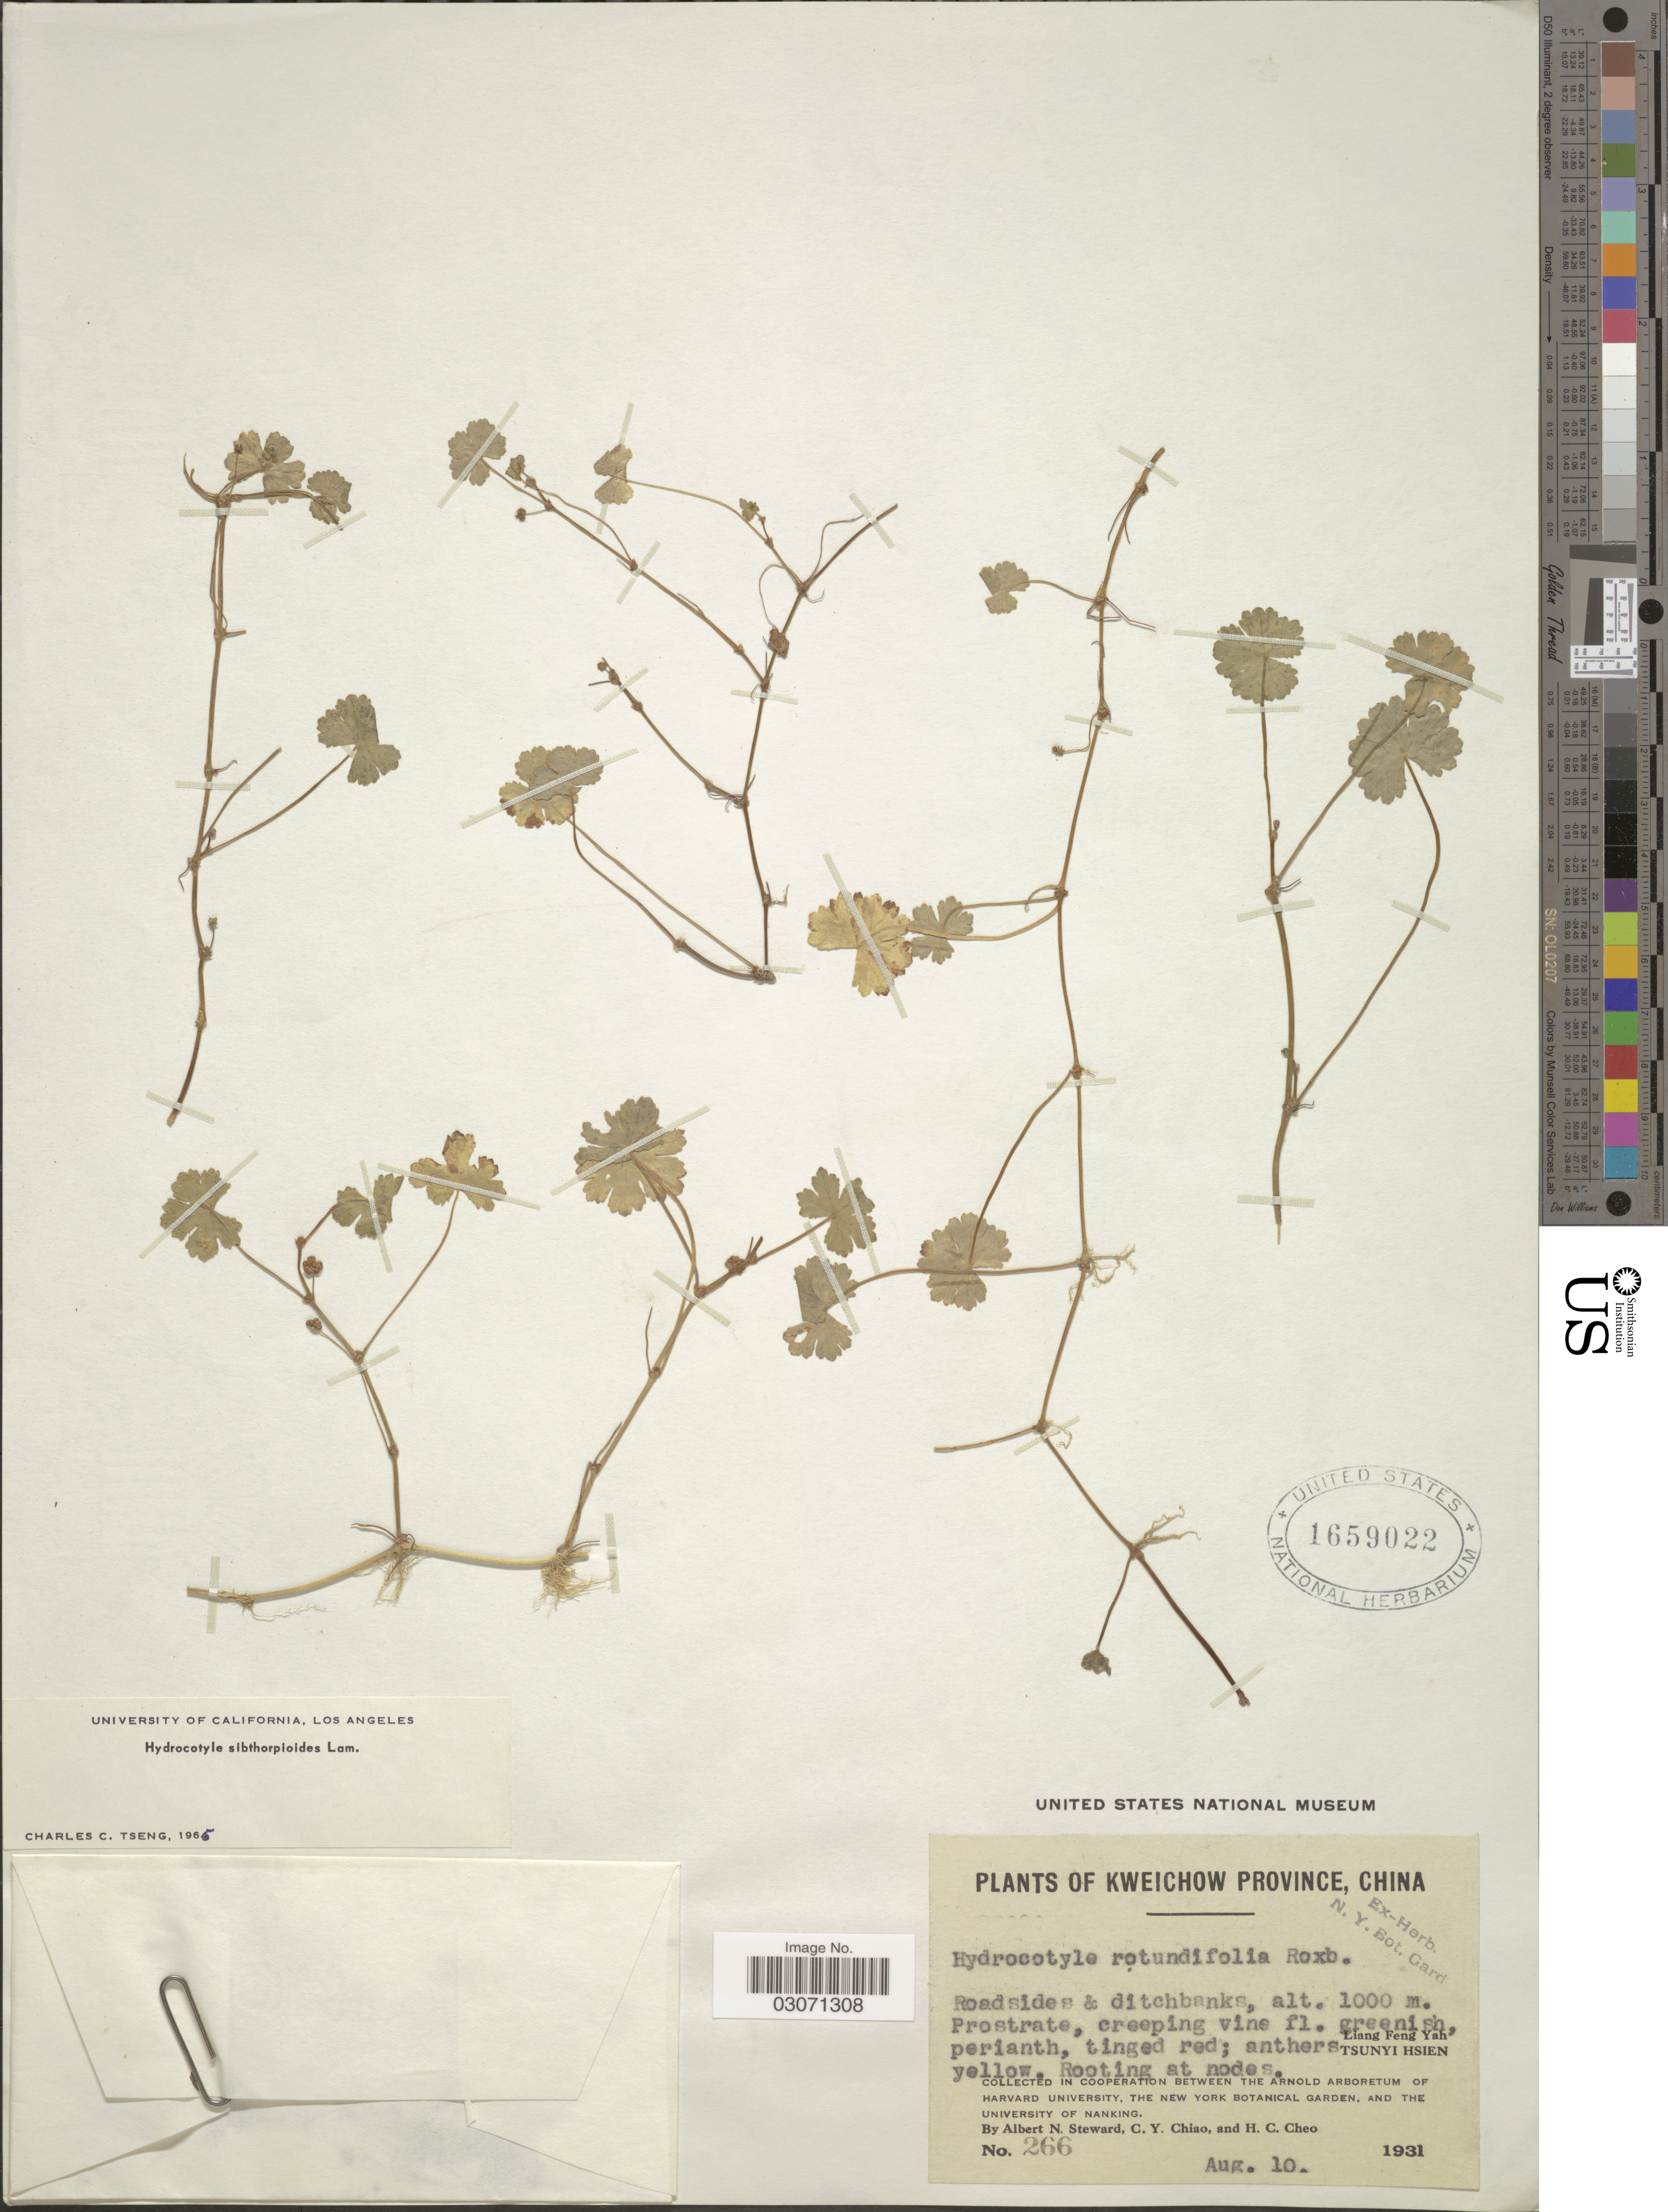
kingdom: Plantae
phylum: Tracheophyta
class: Magnoliopsida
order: Apiales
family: Araliaceae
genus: Hydrocotyle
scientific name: Hydrocotyle sibthorpioides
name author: Lam.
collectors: A. N. Steward, C. Y. Chiao & H. Cheo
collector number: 266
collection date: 1931-08-10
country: China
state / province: Guizhou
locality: Kweichow Province. Liang Feng Yah, Tsunyi Hsien.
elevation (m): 1000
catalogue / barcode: US 1659022